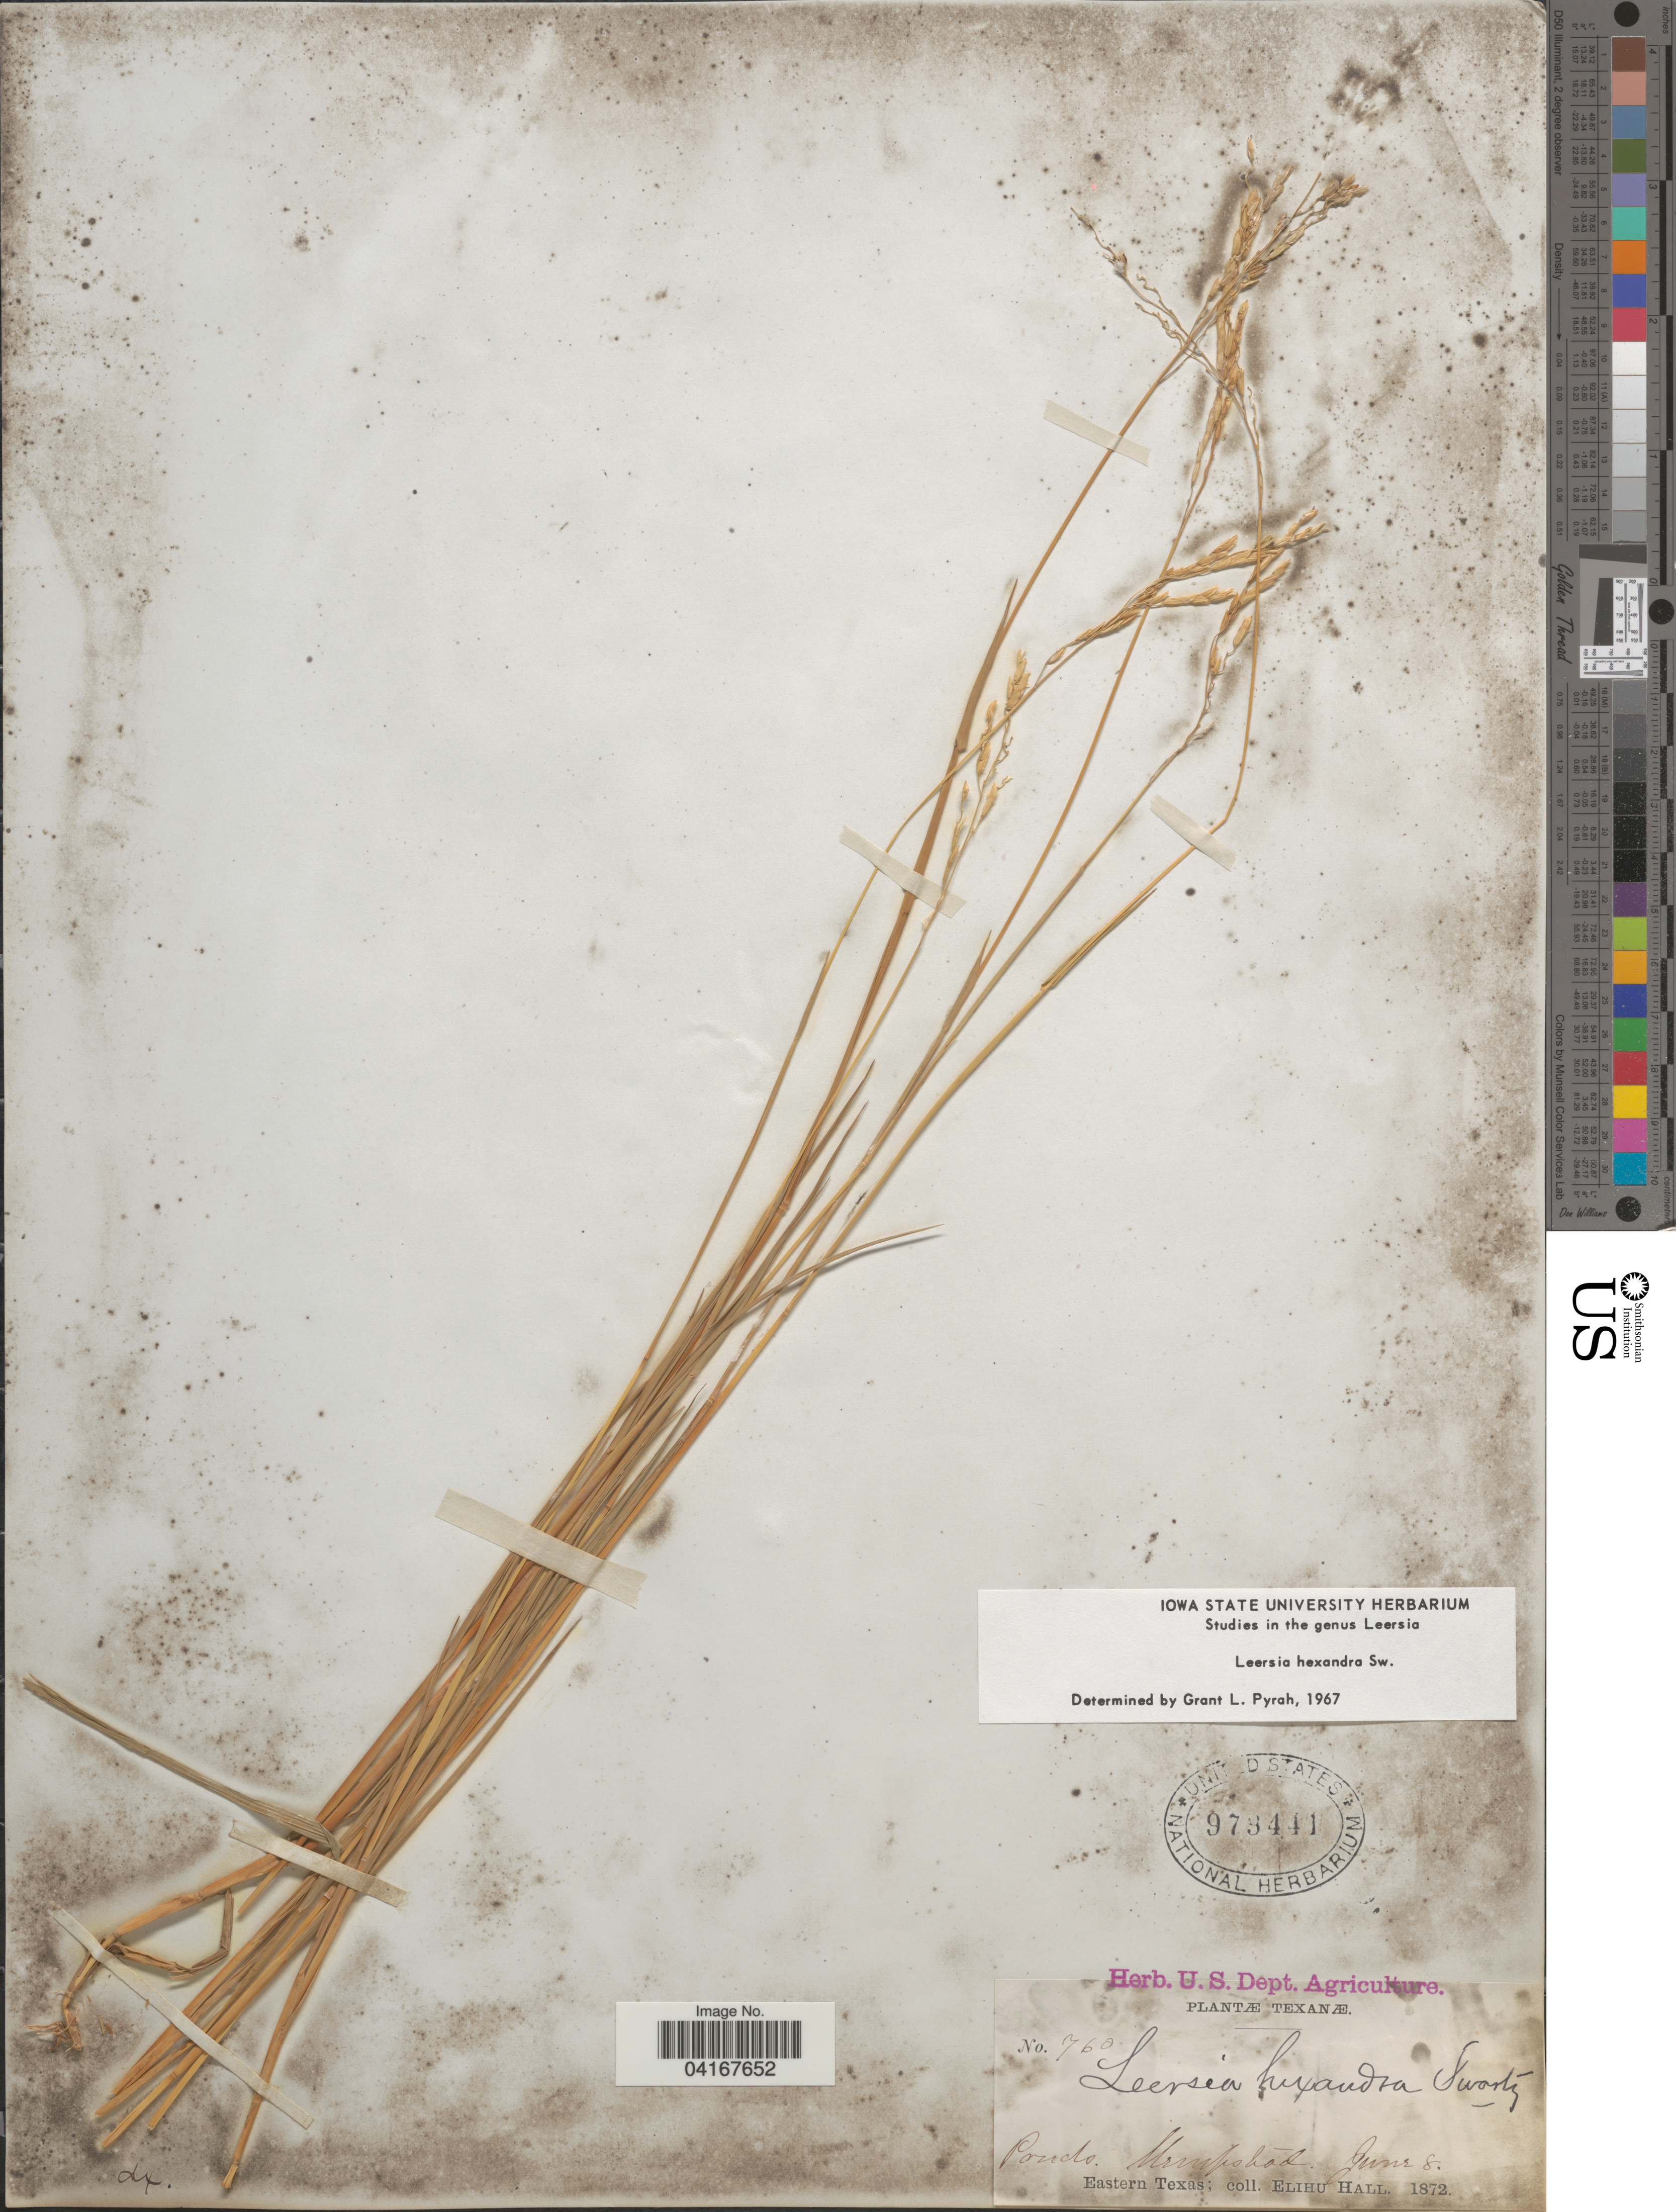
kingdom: Plantae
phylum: Tracheophyta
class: Liliopsida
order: Poales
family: Poaceae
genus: Leersia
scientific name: Leersia hexandra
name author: Sw.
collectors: E. Hall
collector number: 760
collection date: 1872-06-08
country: United States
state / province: Texas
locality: Eastern Texas. Poncho [interpreted]. Urmpobad [interpreted].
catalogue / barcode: US 979441